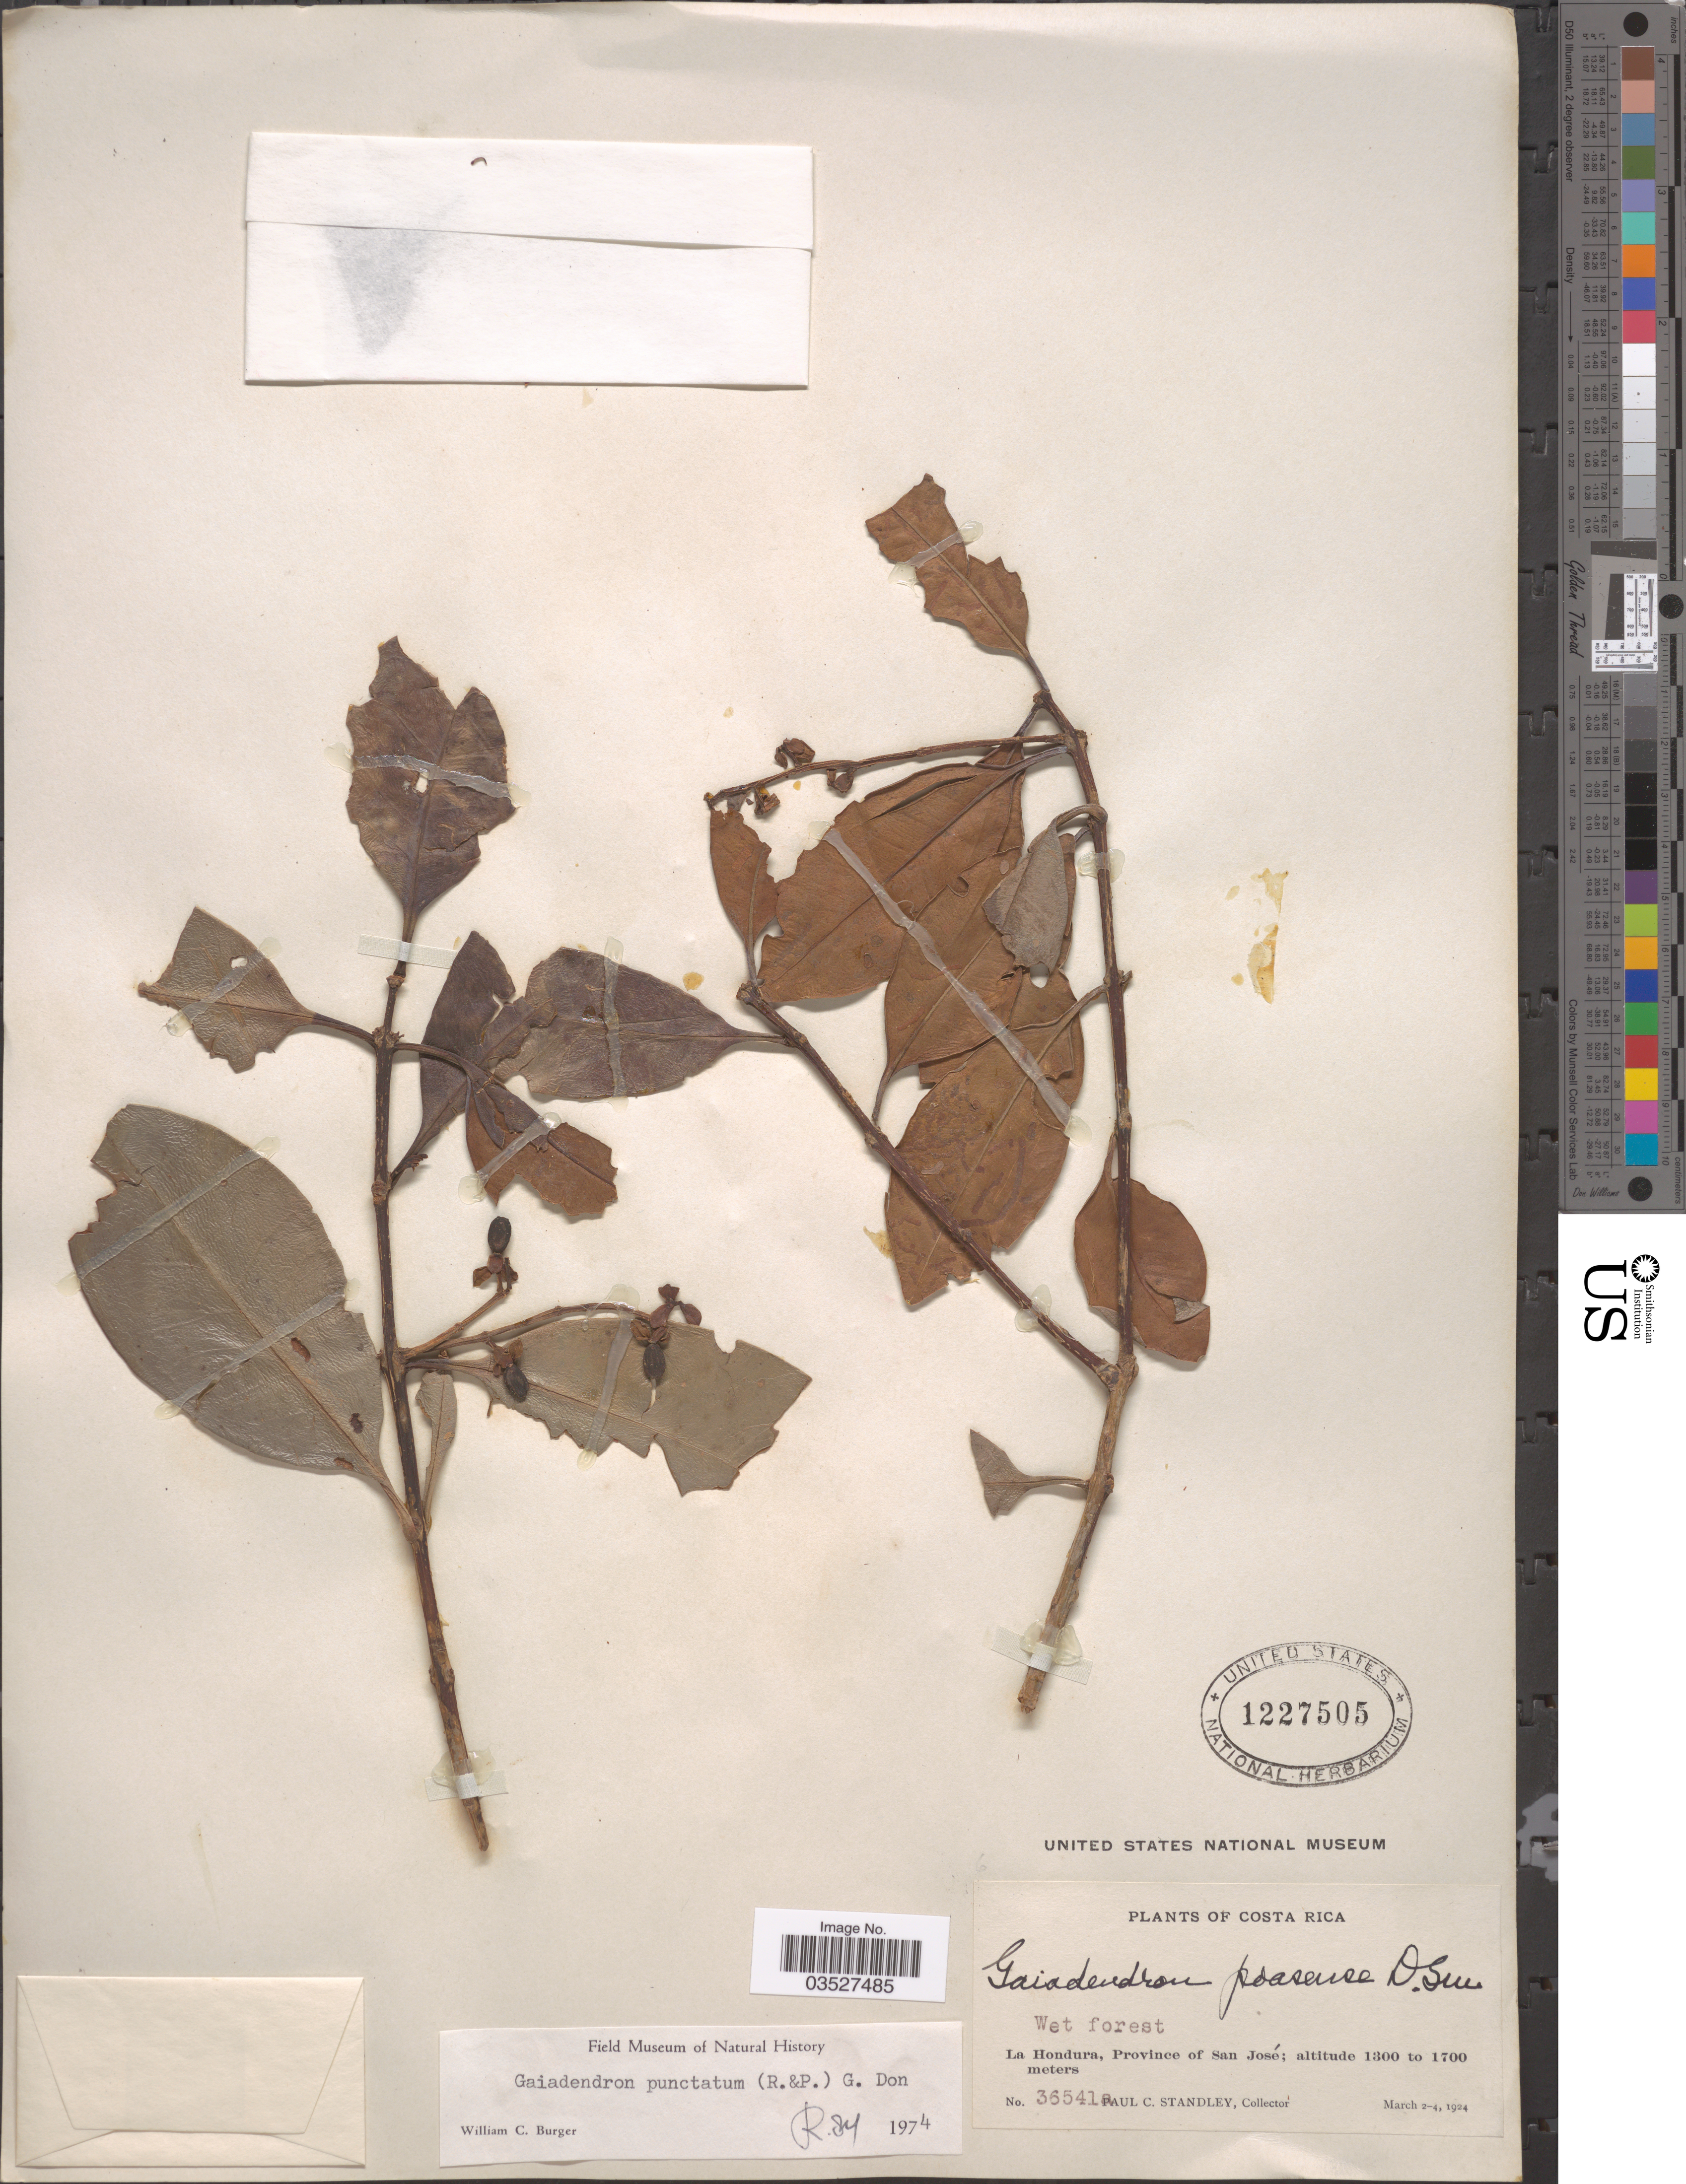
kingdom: Plantae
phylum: Tracheophyta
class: Magnoliopsida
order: Santalales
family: Loranthaceae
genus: Gaiadendron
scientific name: Gaiadendron punctatum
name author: (Ruiz & Pav.) G. Don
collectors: P. C. Standley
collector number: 36541a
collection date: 1924-03-02/1924-03-04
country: Costa Rica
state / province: San José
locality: La Hondura.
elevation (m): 1300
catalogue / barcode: US 1227505